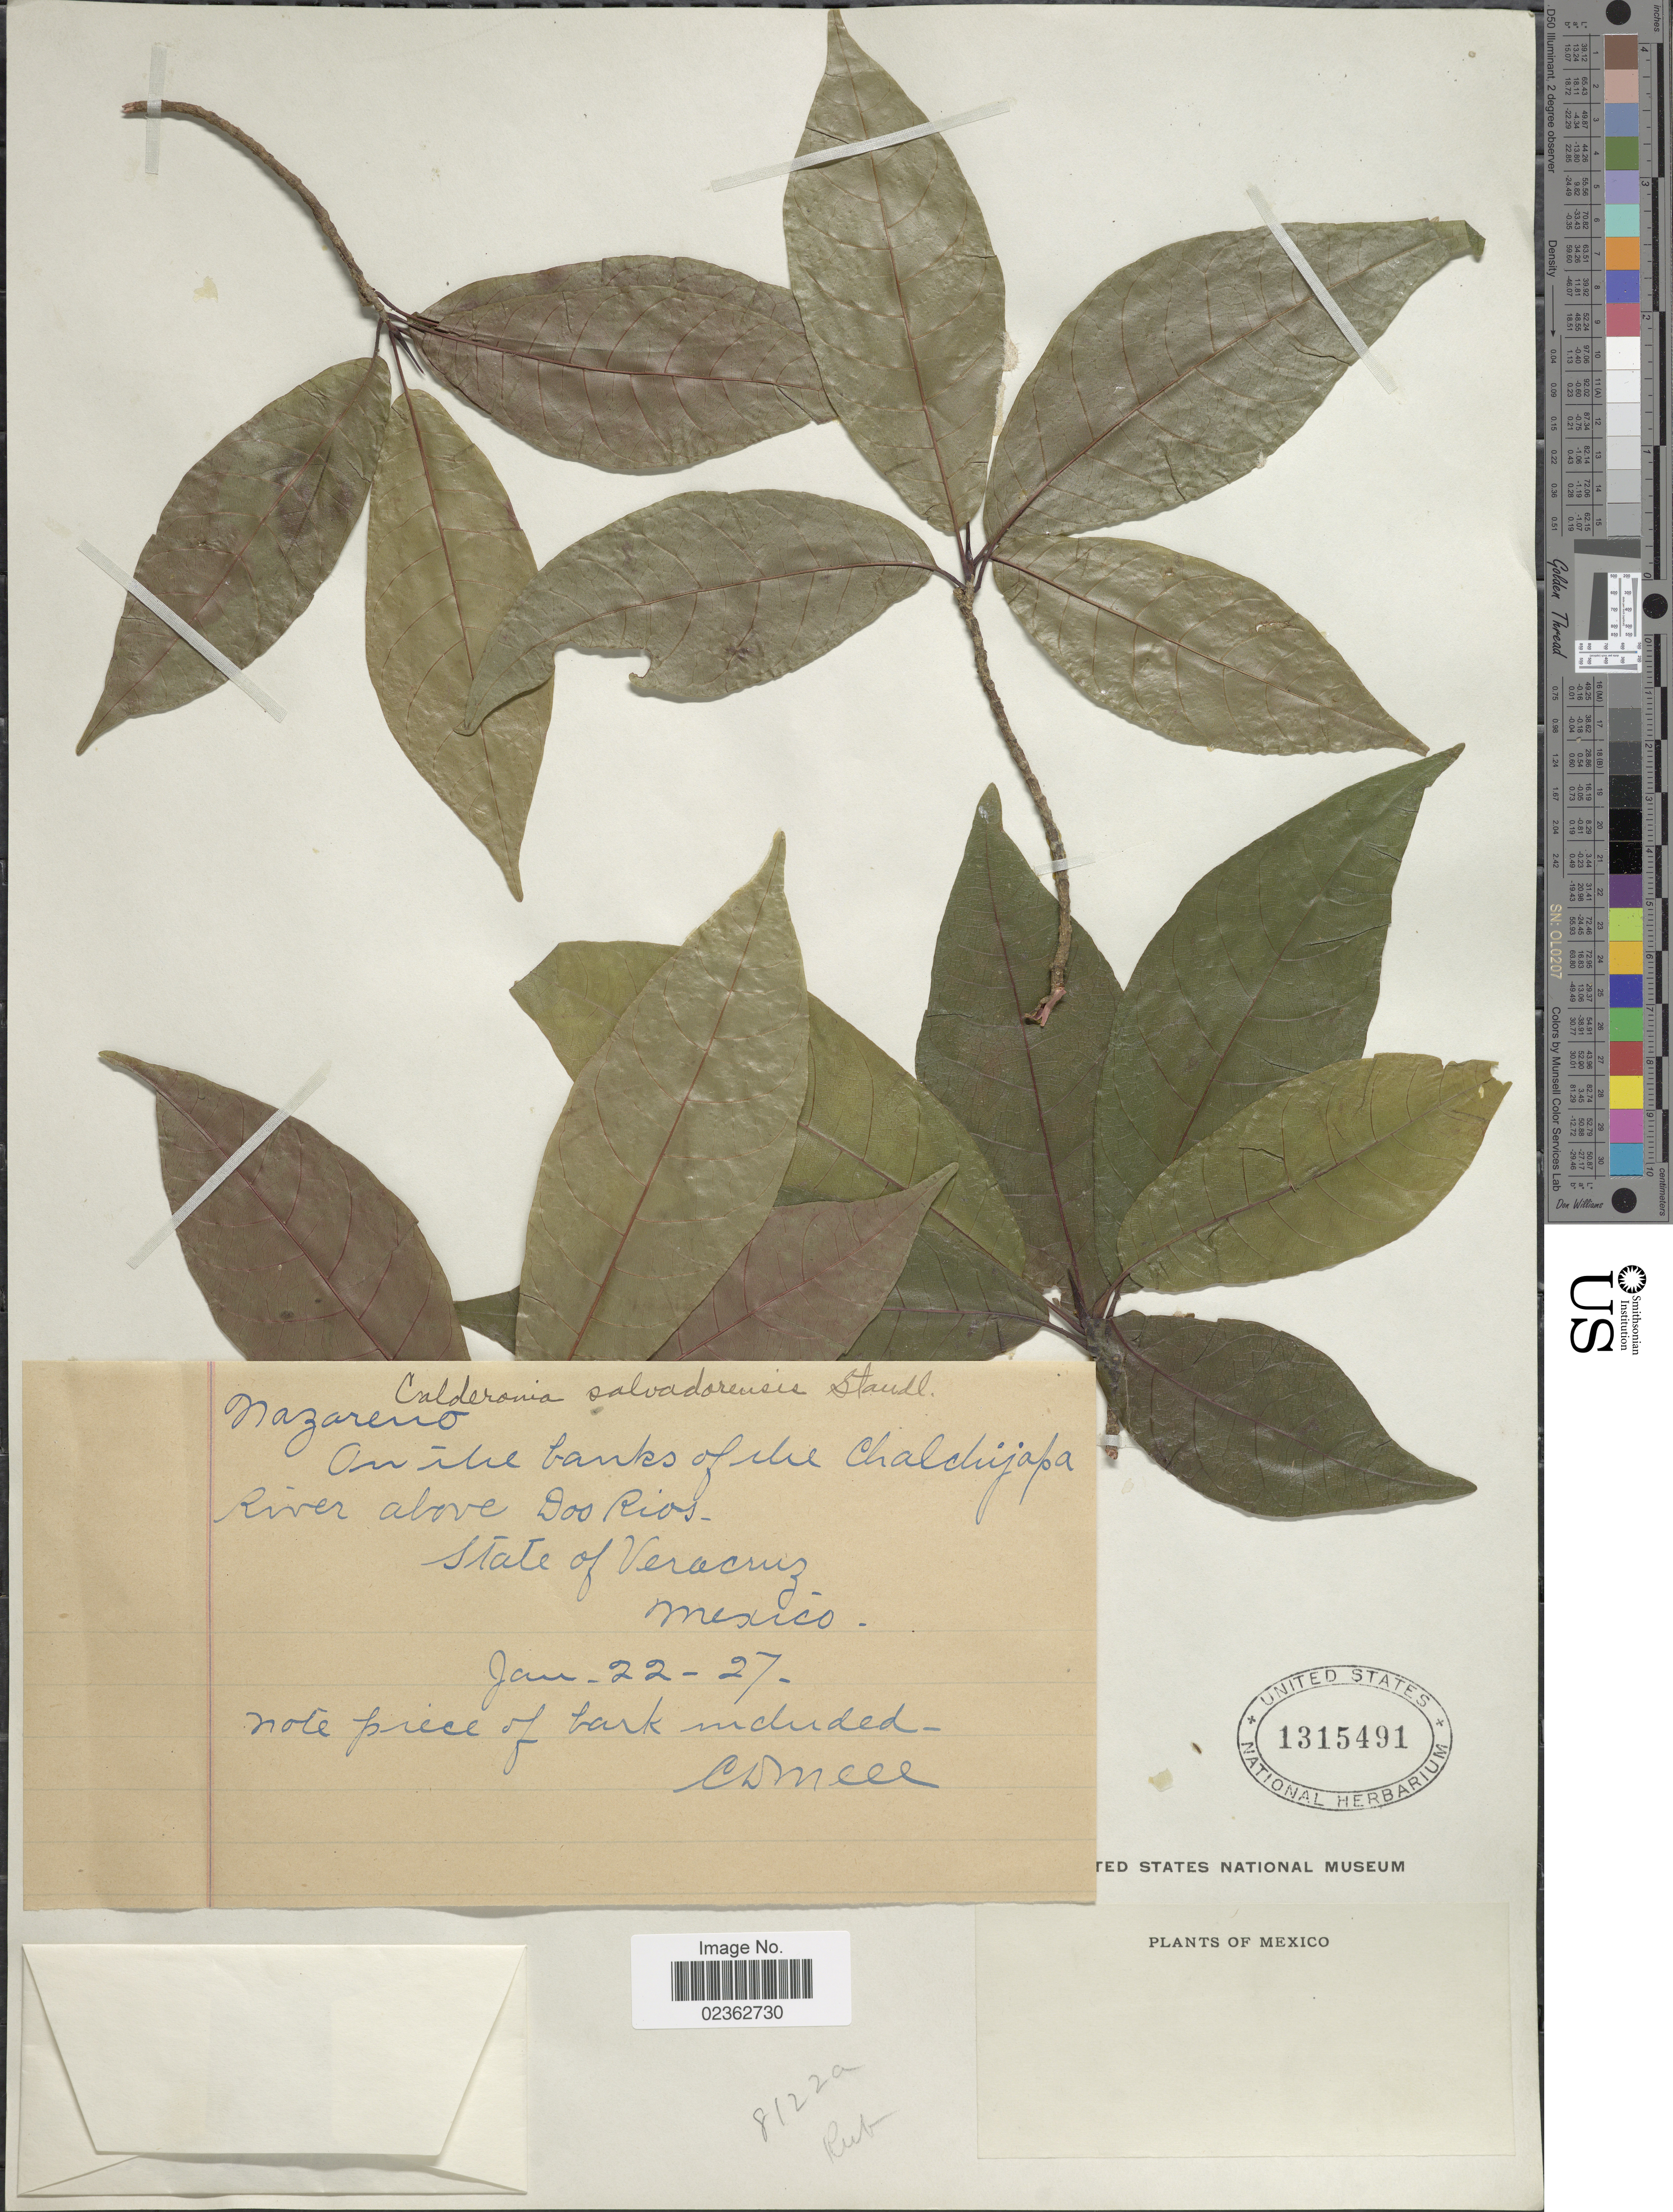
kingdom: Plantae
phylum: Tracheophyta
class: Magnoliopsida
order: Gentianales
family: Rubiaceae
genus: Simira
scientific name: Simira salvadorensis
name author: Standl.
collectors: C. D. Mell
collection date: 1927-01-22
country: Mexico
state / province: Veracruz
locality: On the banks of the Chalchijapa River above Dos Rios, State of Veracruz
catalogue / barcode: US 1315491